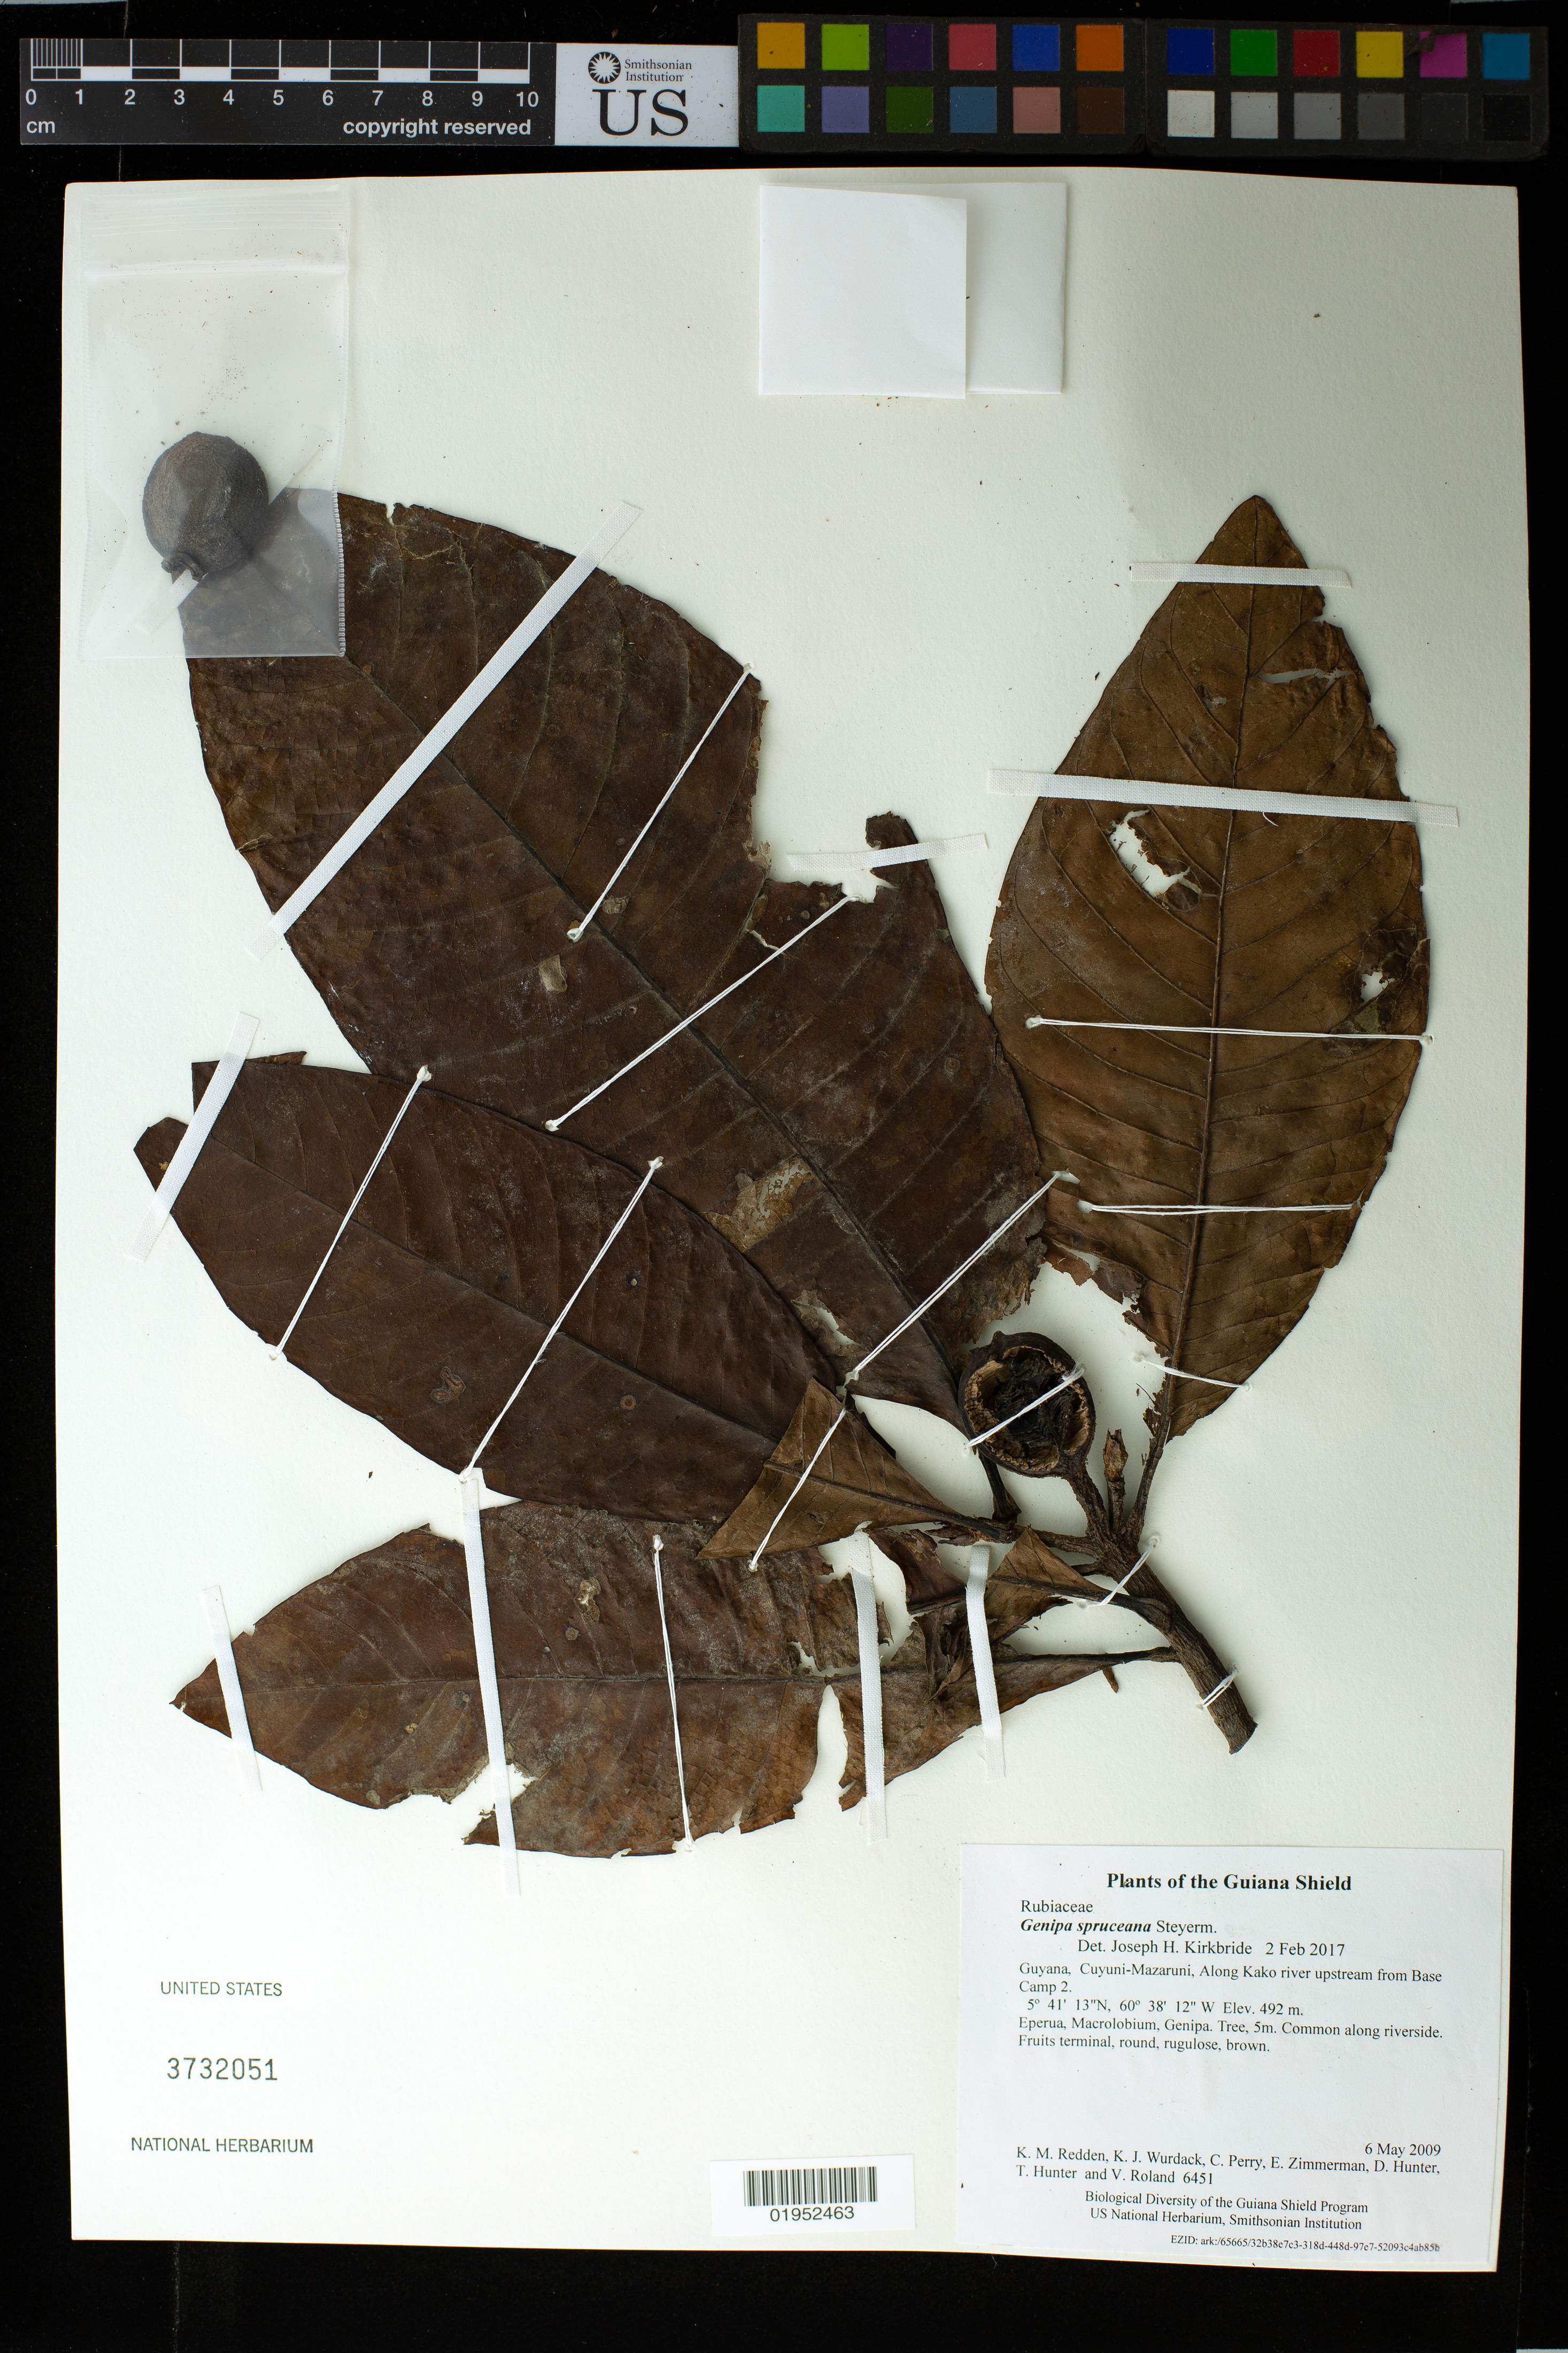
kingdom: Plantae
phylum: Tracheophyta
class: Magnoliopsida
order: Gentianales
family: Rubiaceae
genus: Genipa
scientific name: Genipa spruceana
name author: Steyerm.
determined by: Kirkbride, J. H.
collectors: K. M. Redden, K. Wurdack, C. Perry, E. Zimmerman, D. Hunter, T. Hunter & V. Roland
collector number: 6451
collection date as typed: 6 May 2009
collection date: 2009-05-06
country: Guyana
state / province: Cuyuni-Mazaruni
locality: Along Kako river upstream from Base Camp 2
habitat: Eperua, Macrolobium, Genipa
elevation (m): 492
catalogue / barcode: US 3732051